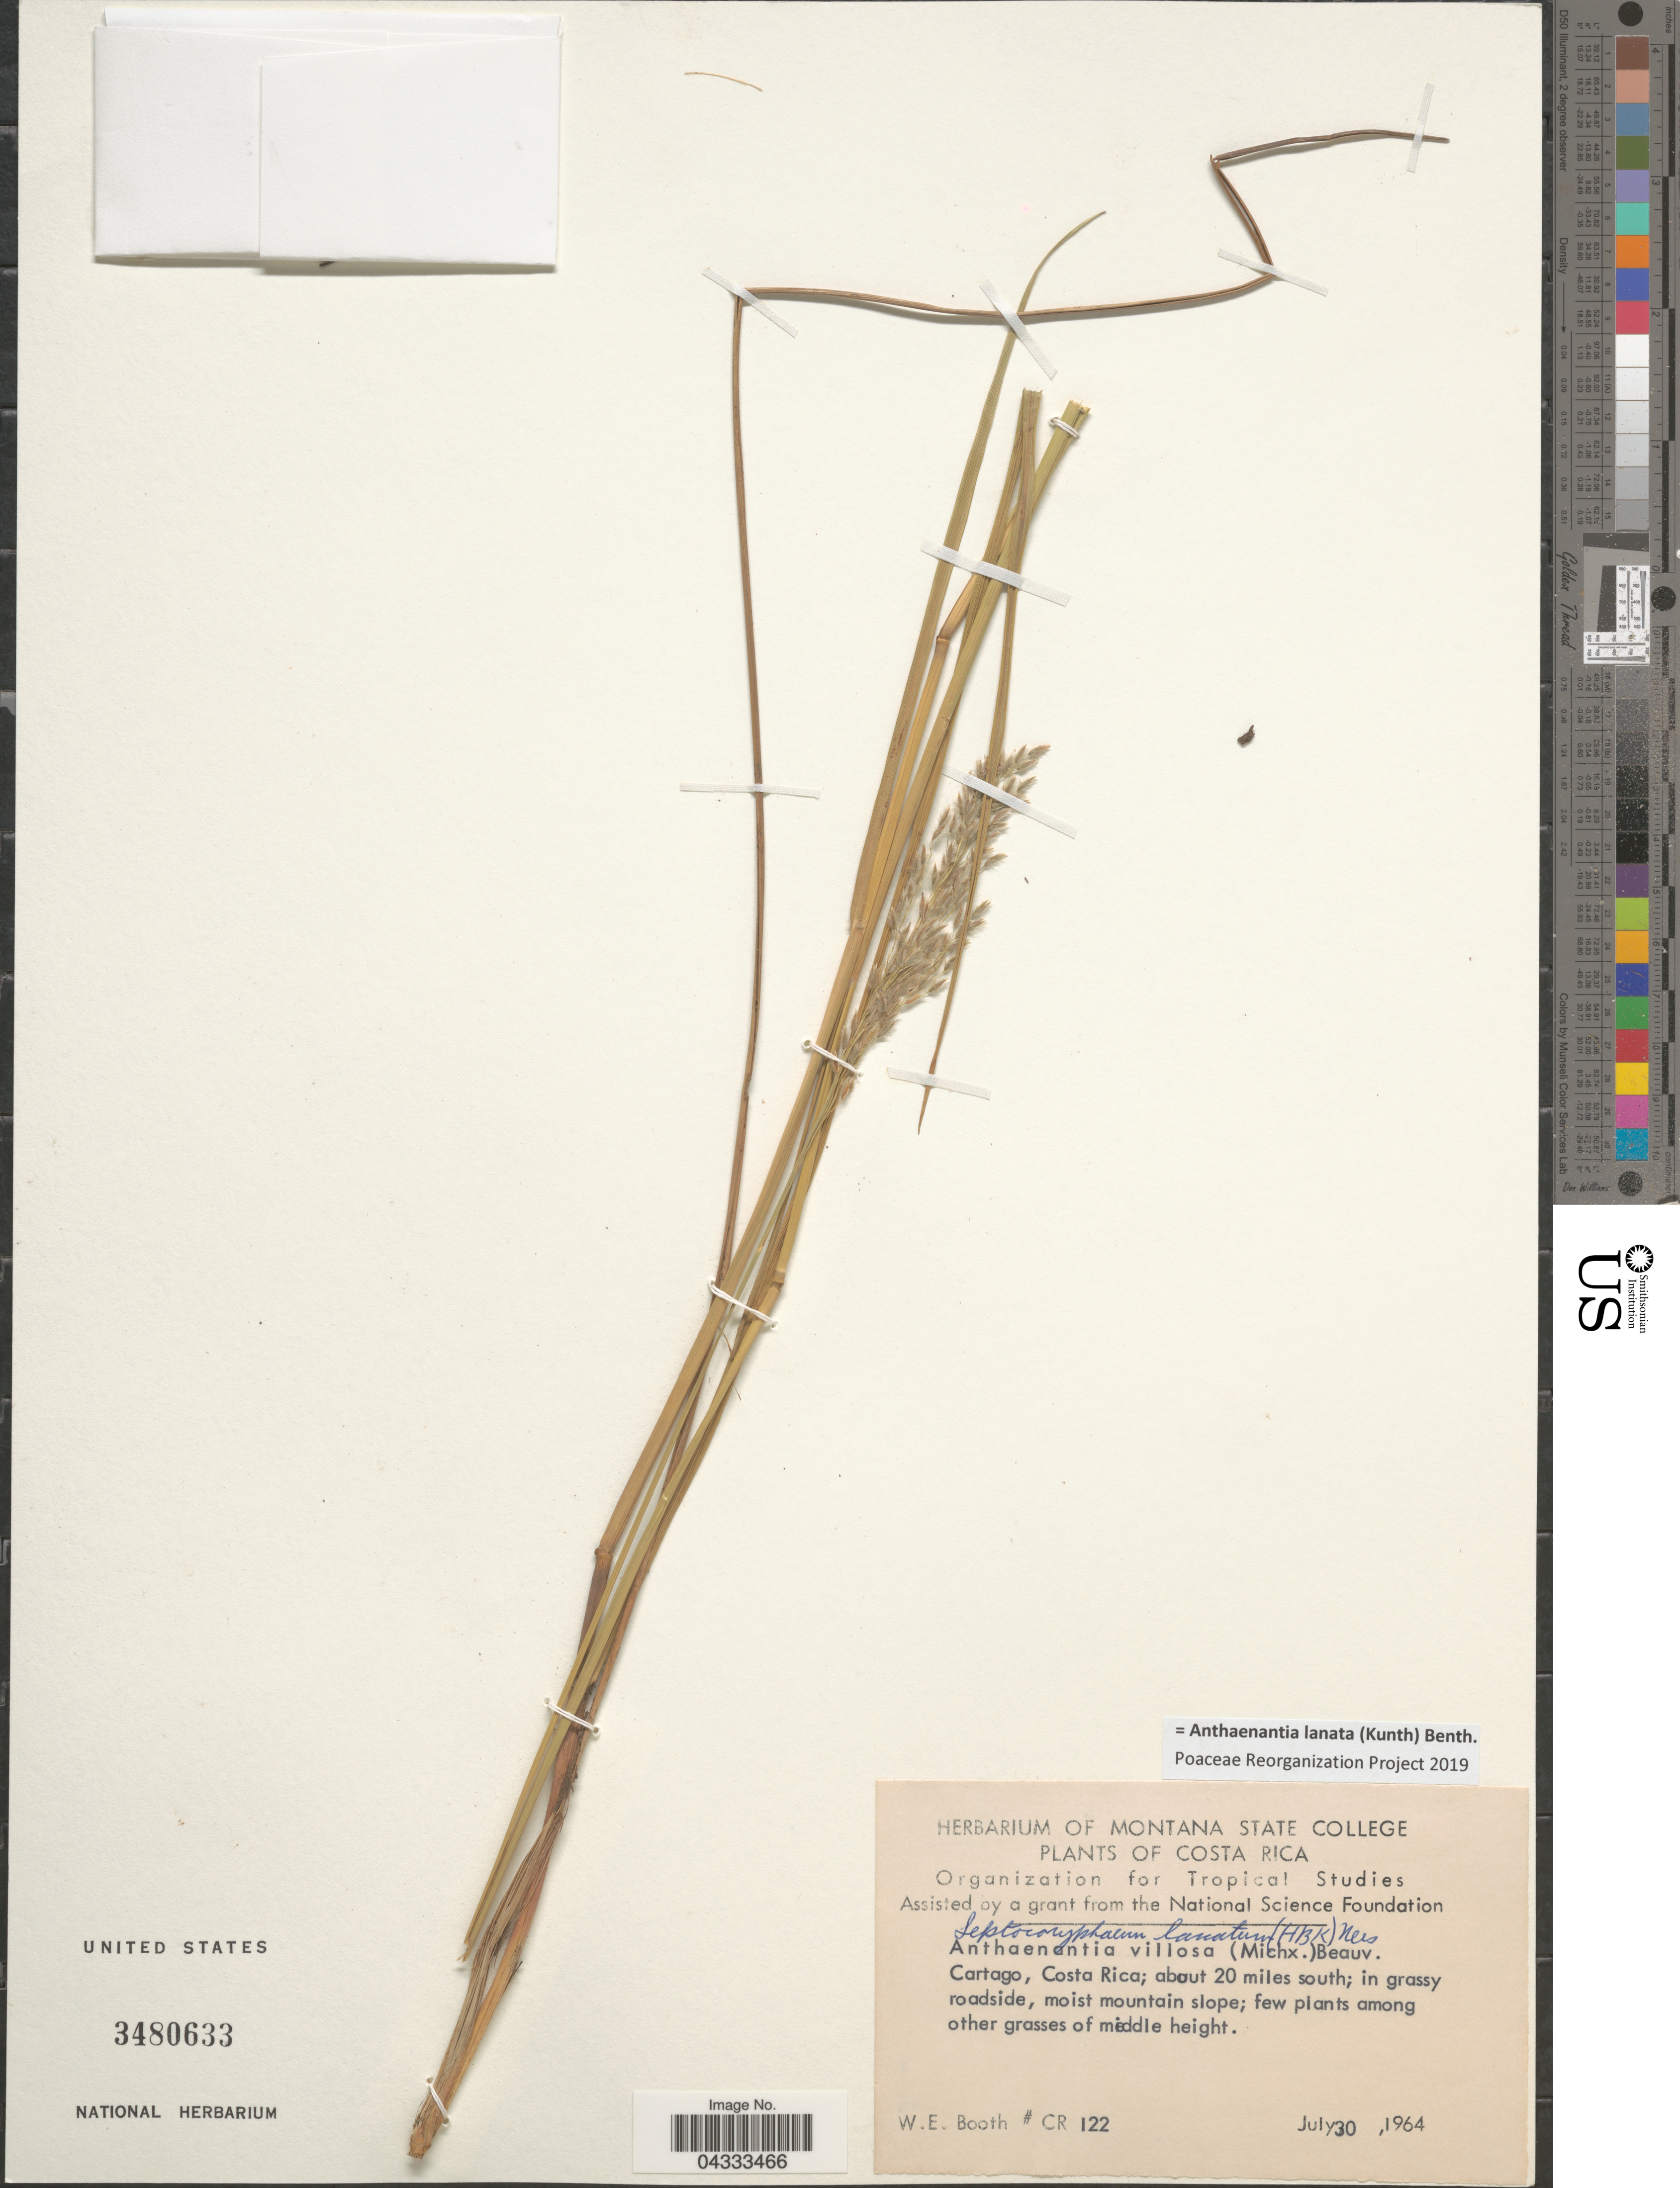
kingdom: Plantae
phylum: Tracheophyta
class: Liliopsida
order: Poales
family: Poaceae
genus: Anthaenantia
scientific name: Anthaenantia lanata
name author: (Kunth) Benth.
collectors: W. Booth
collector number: CR122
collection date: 1964-07-30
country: Costa Rica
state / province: Cartago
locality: About 20 miles south.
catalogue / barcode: US 3480633